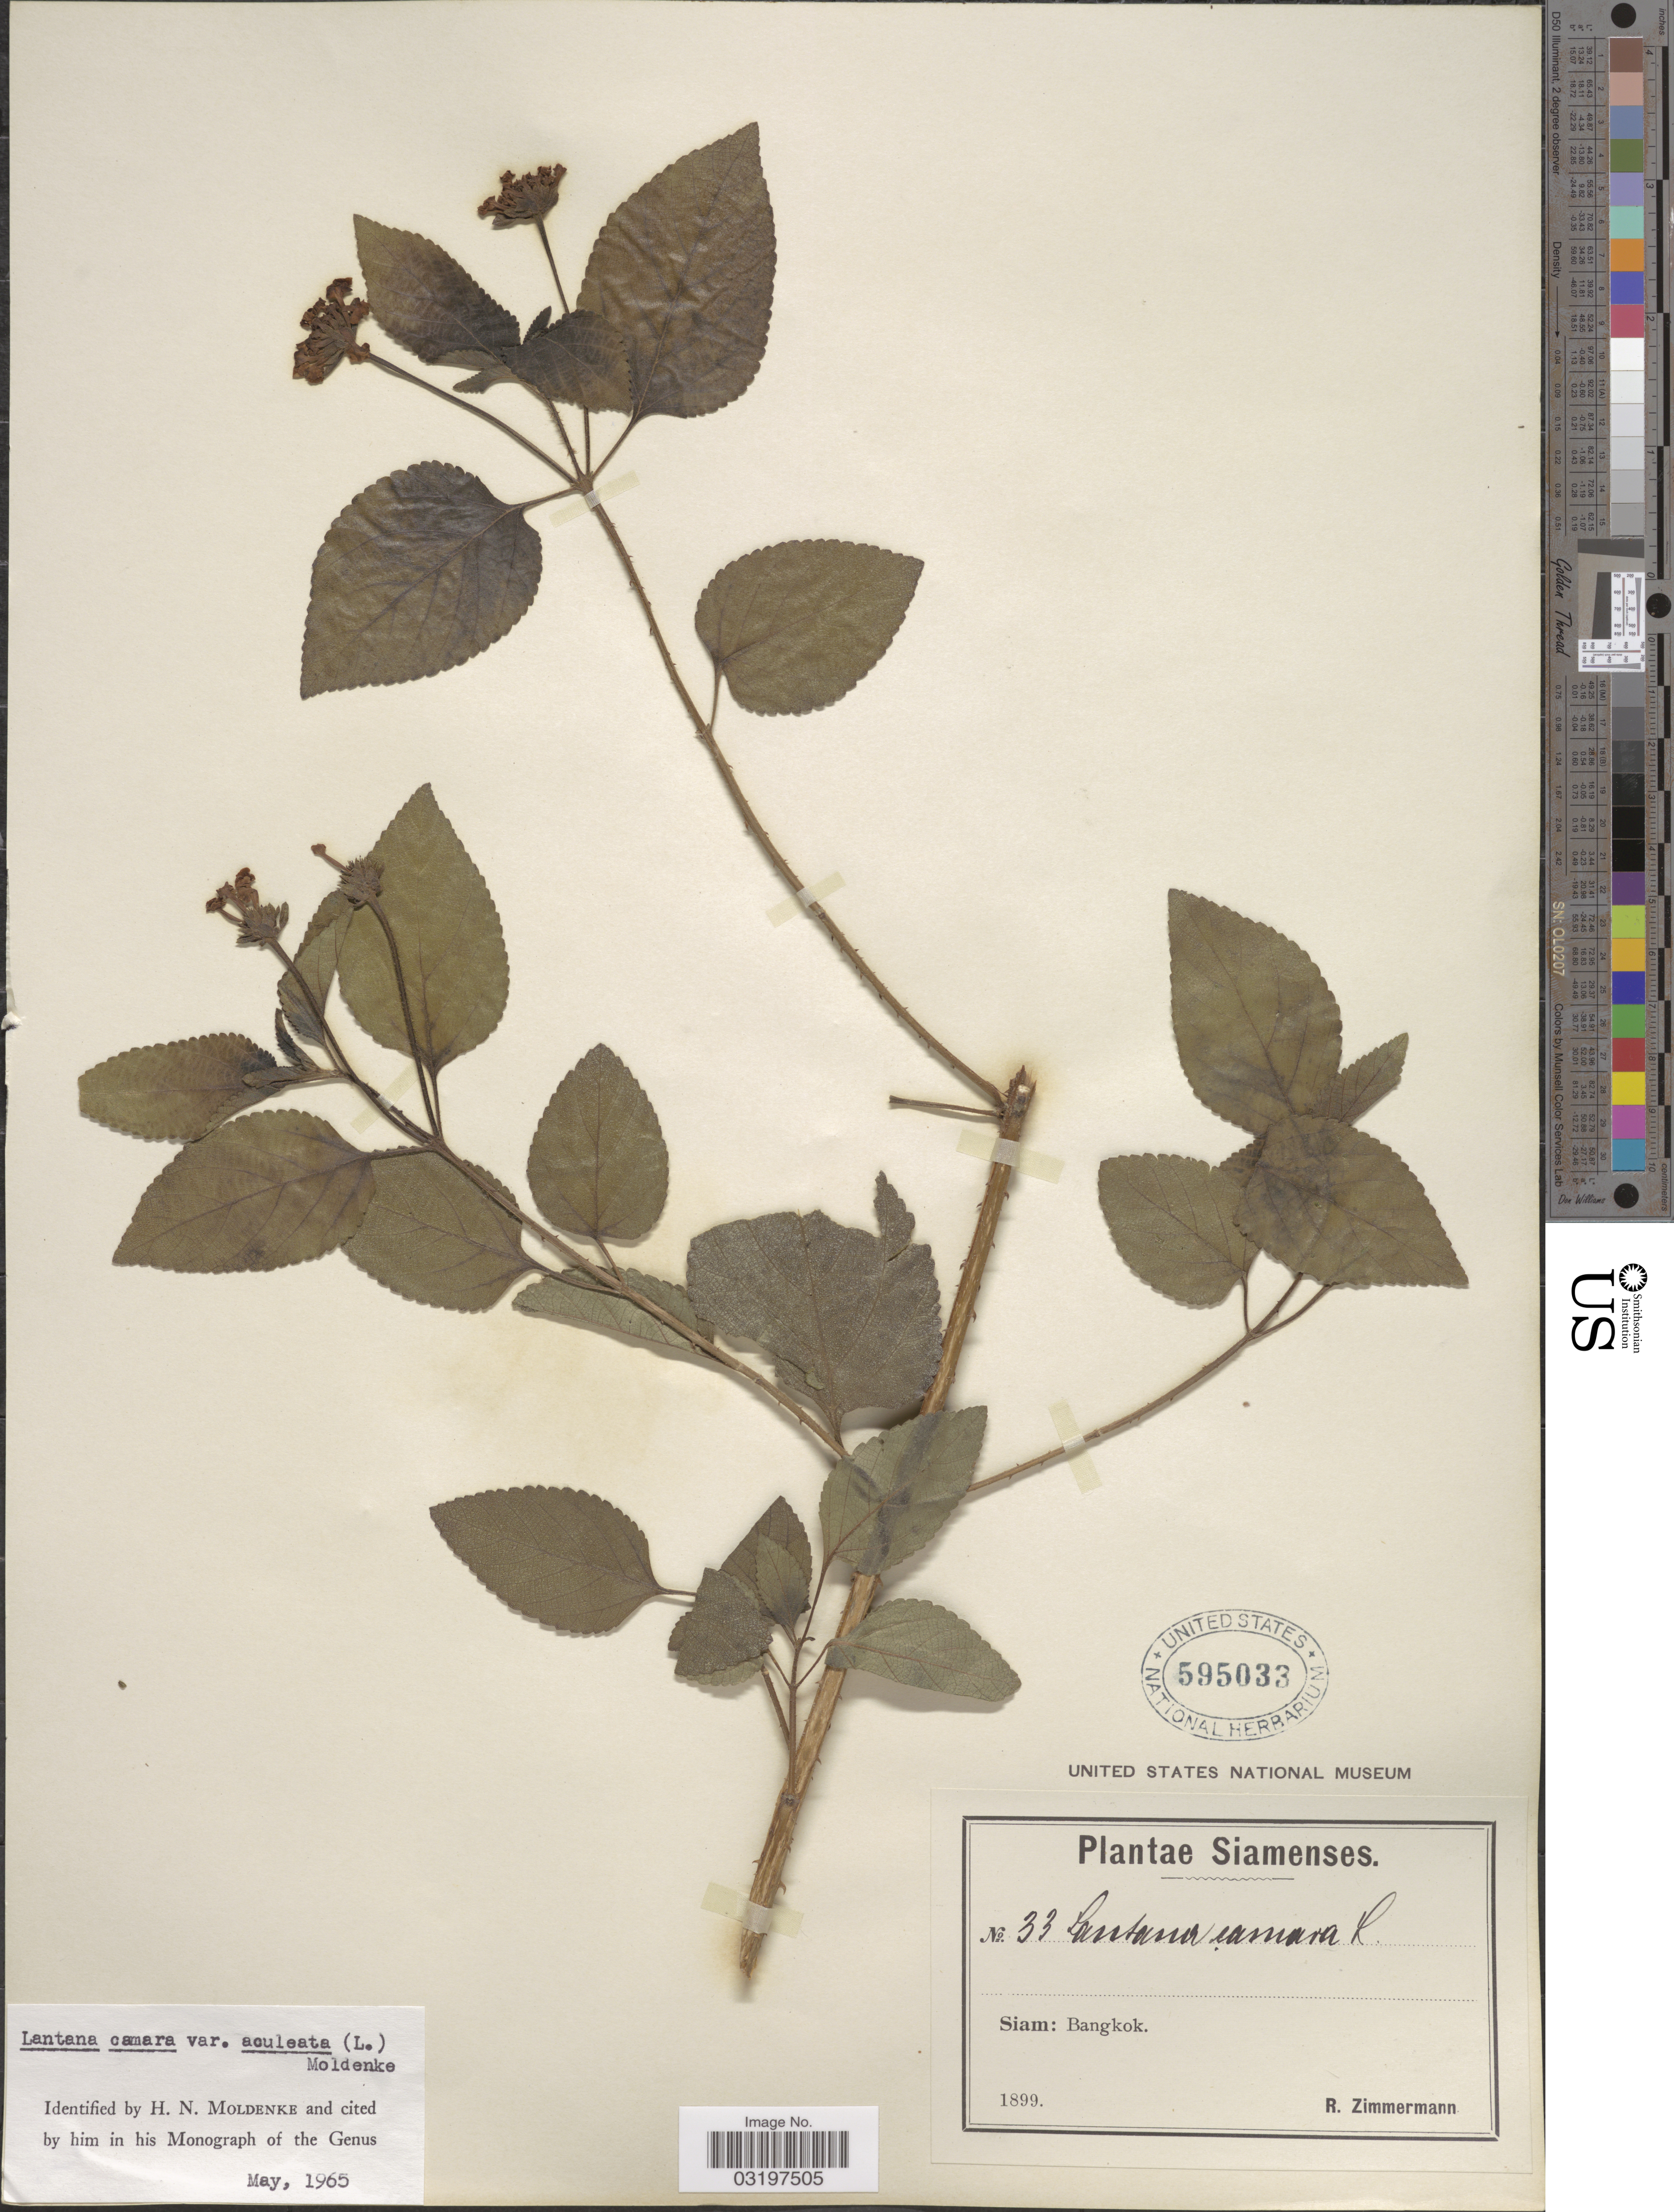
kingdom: Plantae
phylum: Tracheophyta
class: Magnoliopsida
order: Lamiales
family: Verbenaceae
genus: Lantana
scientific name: Lantana camara var. aculeata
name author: (L.) Moldenke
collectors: R. Zimmermann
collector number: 33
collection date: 1899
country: Thailand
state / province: Bangkok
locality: Siam.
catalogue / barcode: US 595033